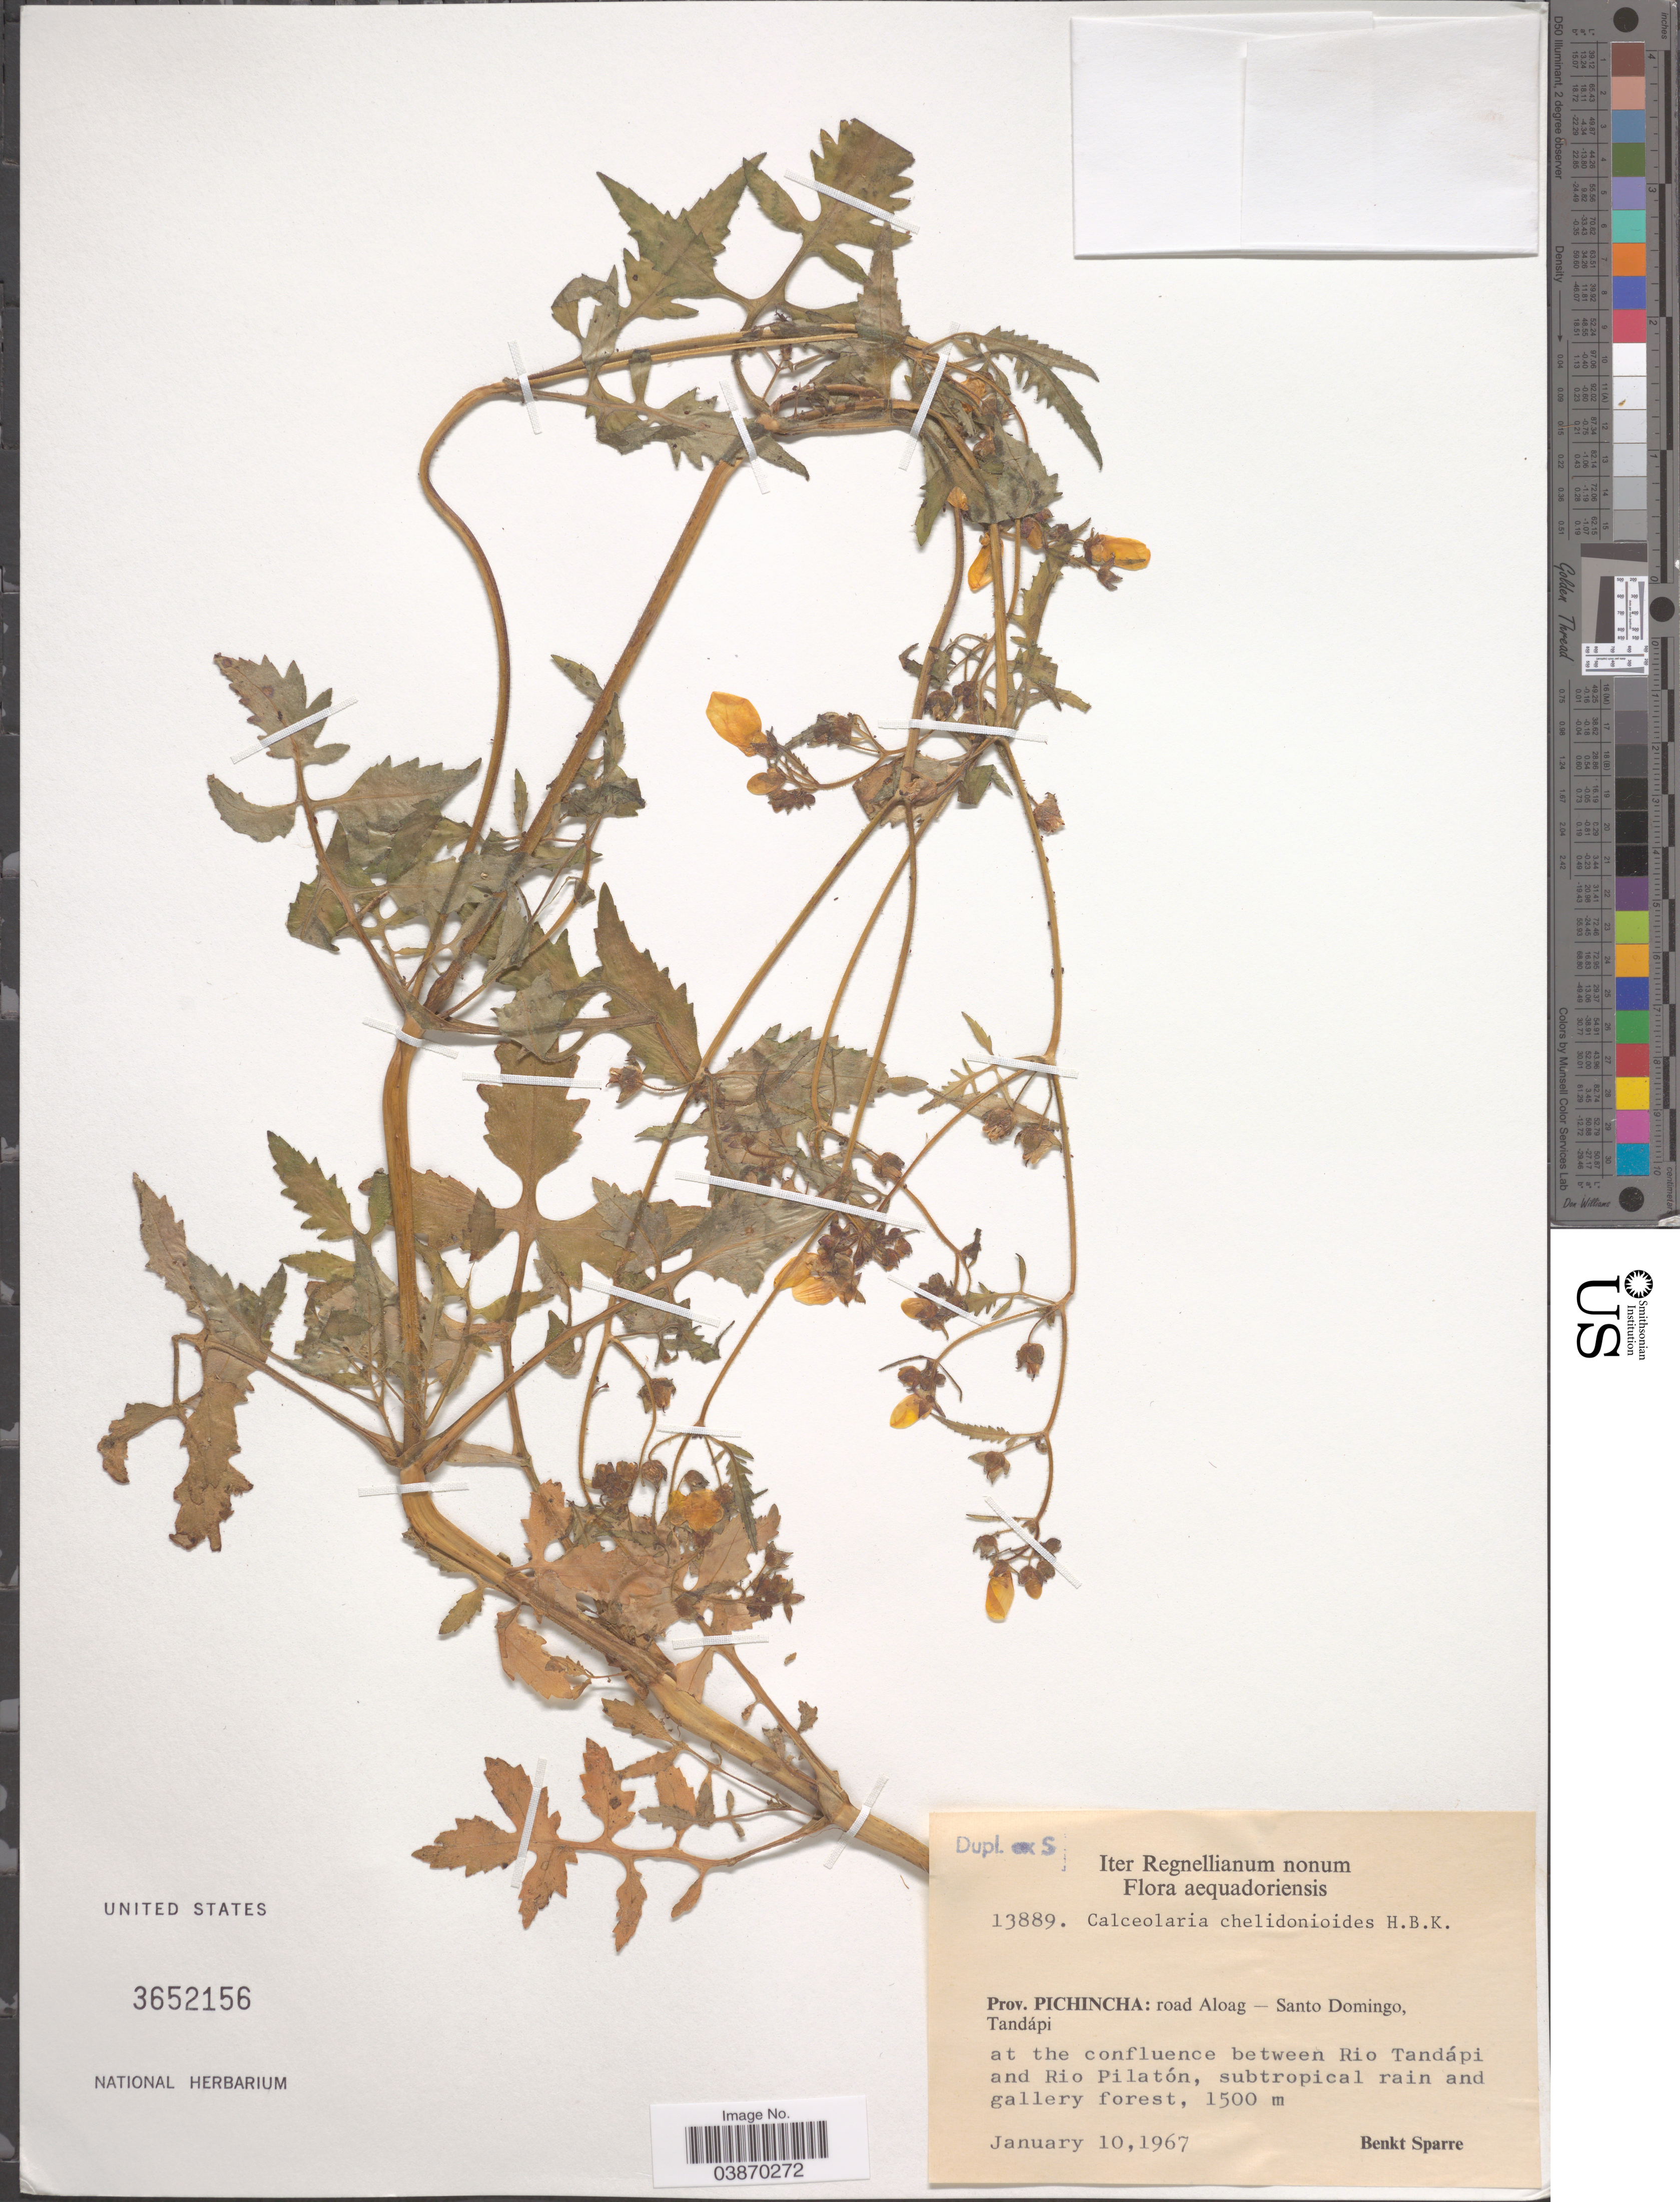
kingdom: Plantae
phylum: Tracheophyta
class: Magnoliopsida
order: Lamiales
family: Calceolariaceae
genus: Calceolaria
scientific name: Calceolaria chelidonioides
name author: Kunth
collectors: B. Sparre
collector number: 13889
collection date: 1967-01-10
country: Ecuador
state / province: Pichincha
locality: Road Aloag-Santo Domingo, Tandápi at the confluence between Rio Tandápi and Rio Pilatón.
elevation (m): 1500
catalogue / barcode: US 3652156